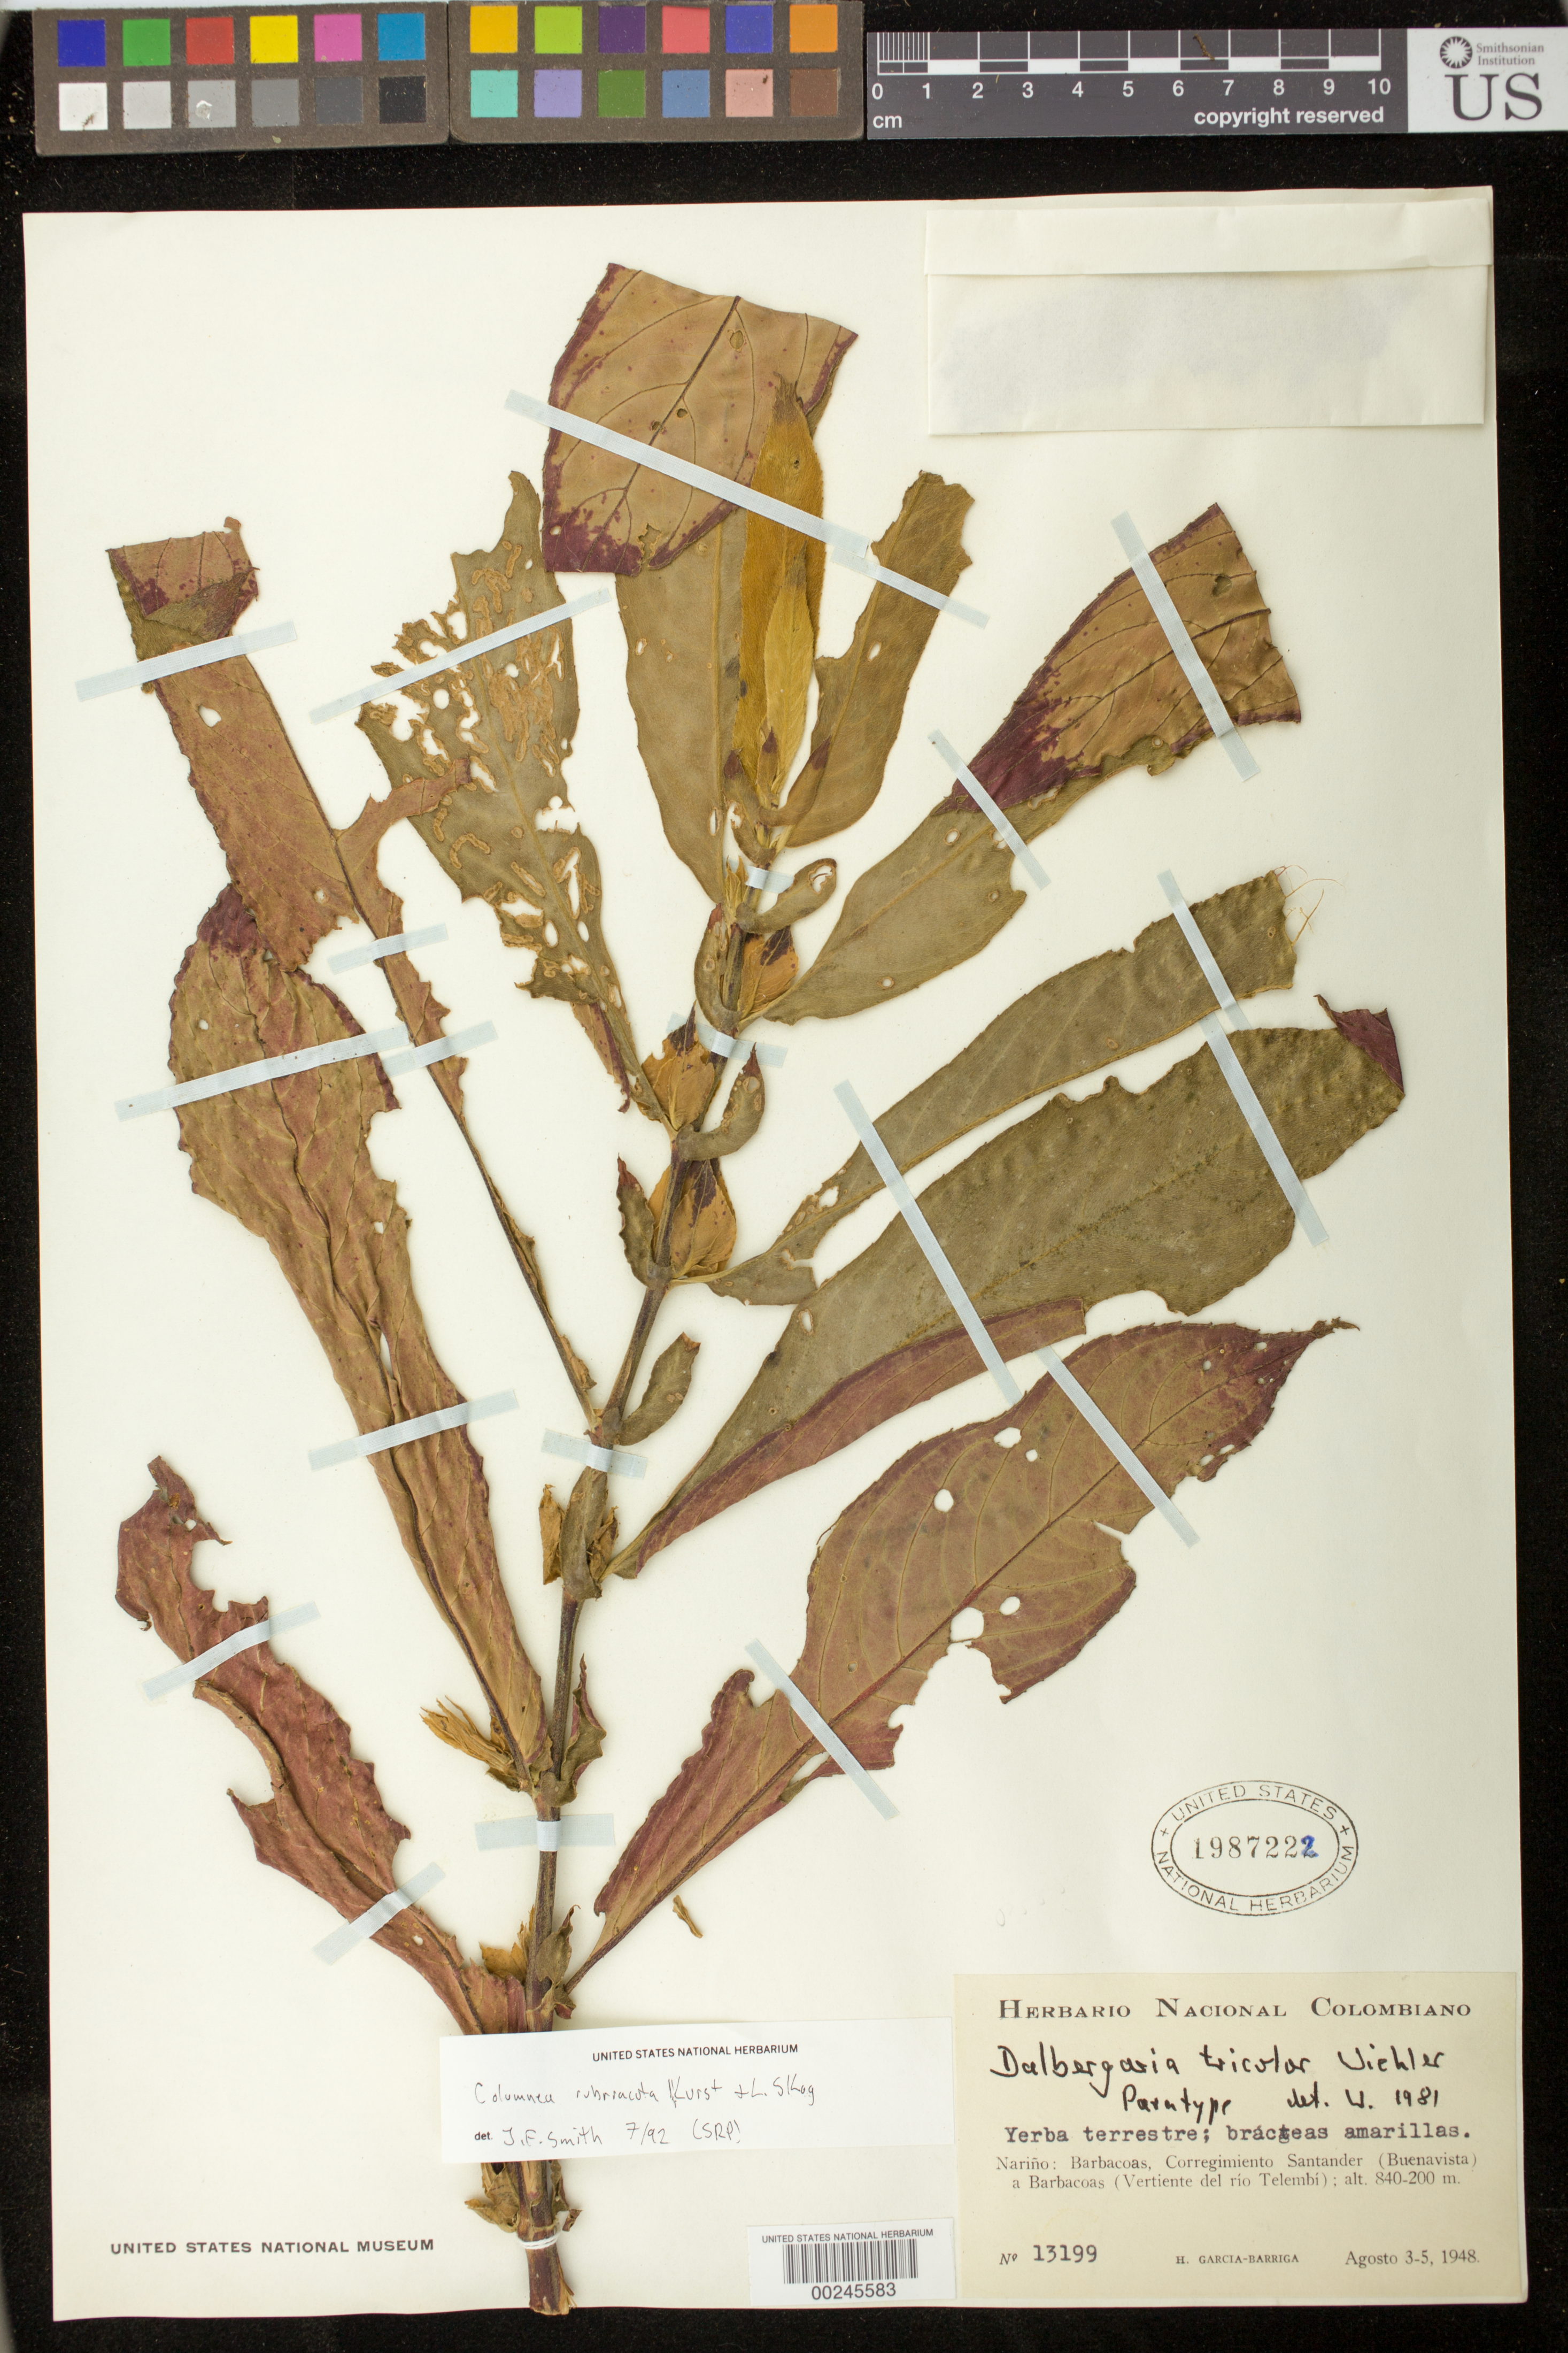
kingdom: Plantae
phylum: Tracheophyta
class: Magnoliopsida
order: Lamiales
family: Gesneriaceae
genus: Columnea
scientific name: Columnea rubriacuta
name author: (Wiehler) L.P. Kvist & L.E. Skog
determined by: Smith, J. F.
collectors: H. García Barriga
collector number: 13199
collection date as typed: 3-5 Aug 1948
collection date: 1948-08-03/1948-08-05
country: Colombia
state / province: Nariño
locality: Barbacoas, corregimiento Santander (Buenavista) to Barbacoas (slope of Rio Telmbi)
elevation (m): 200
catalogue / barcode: US 1987222